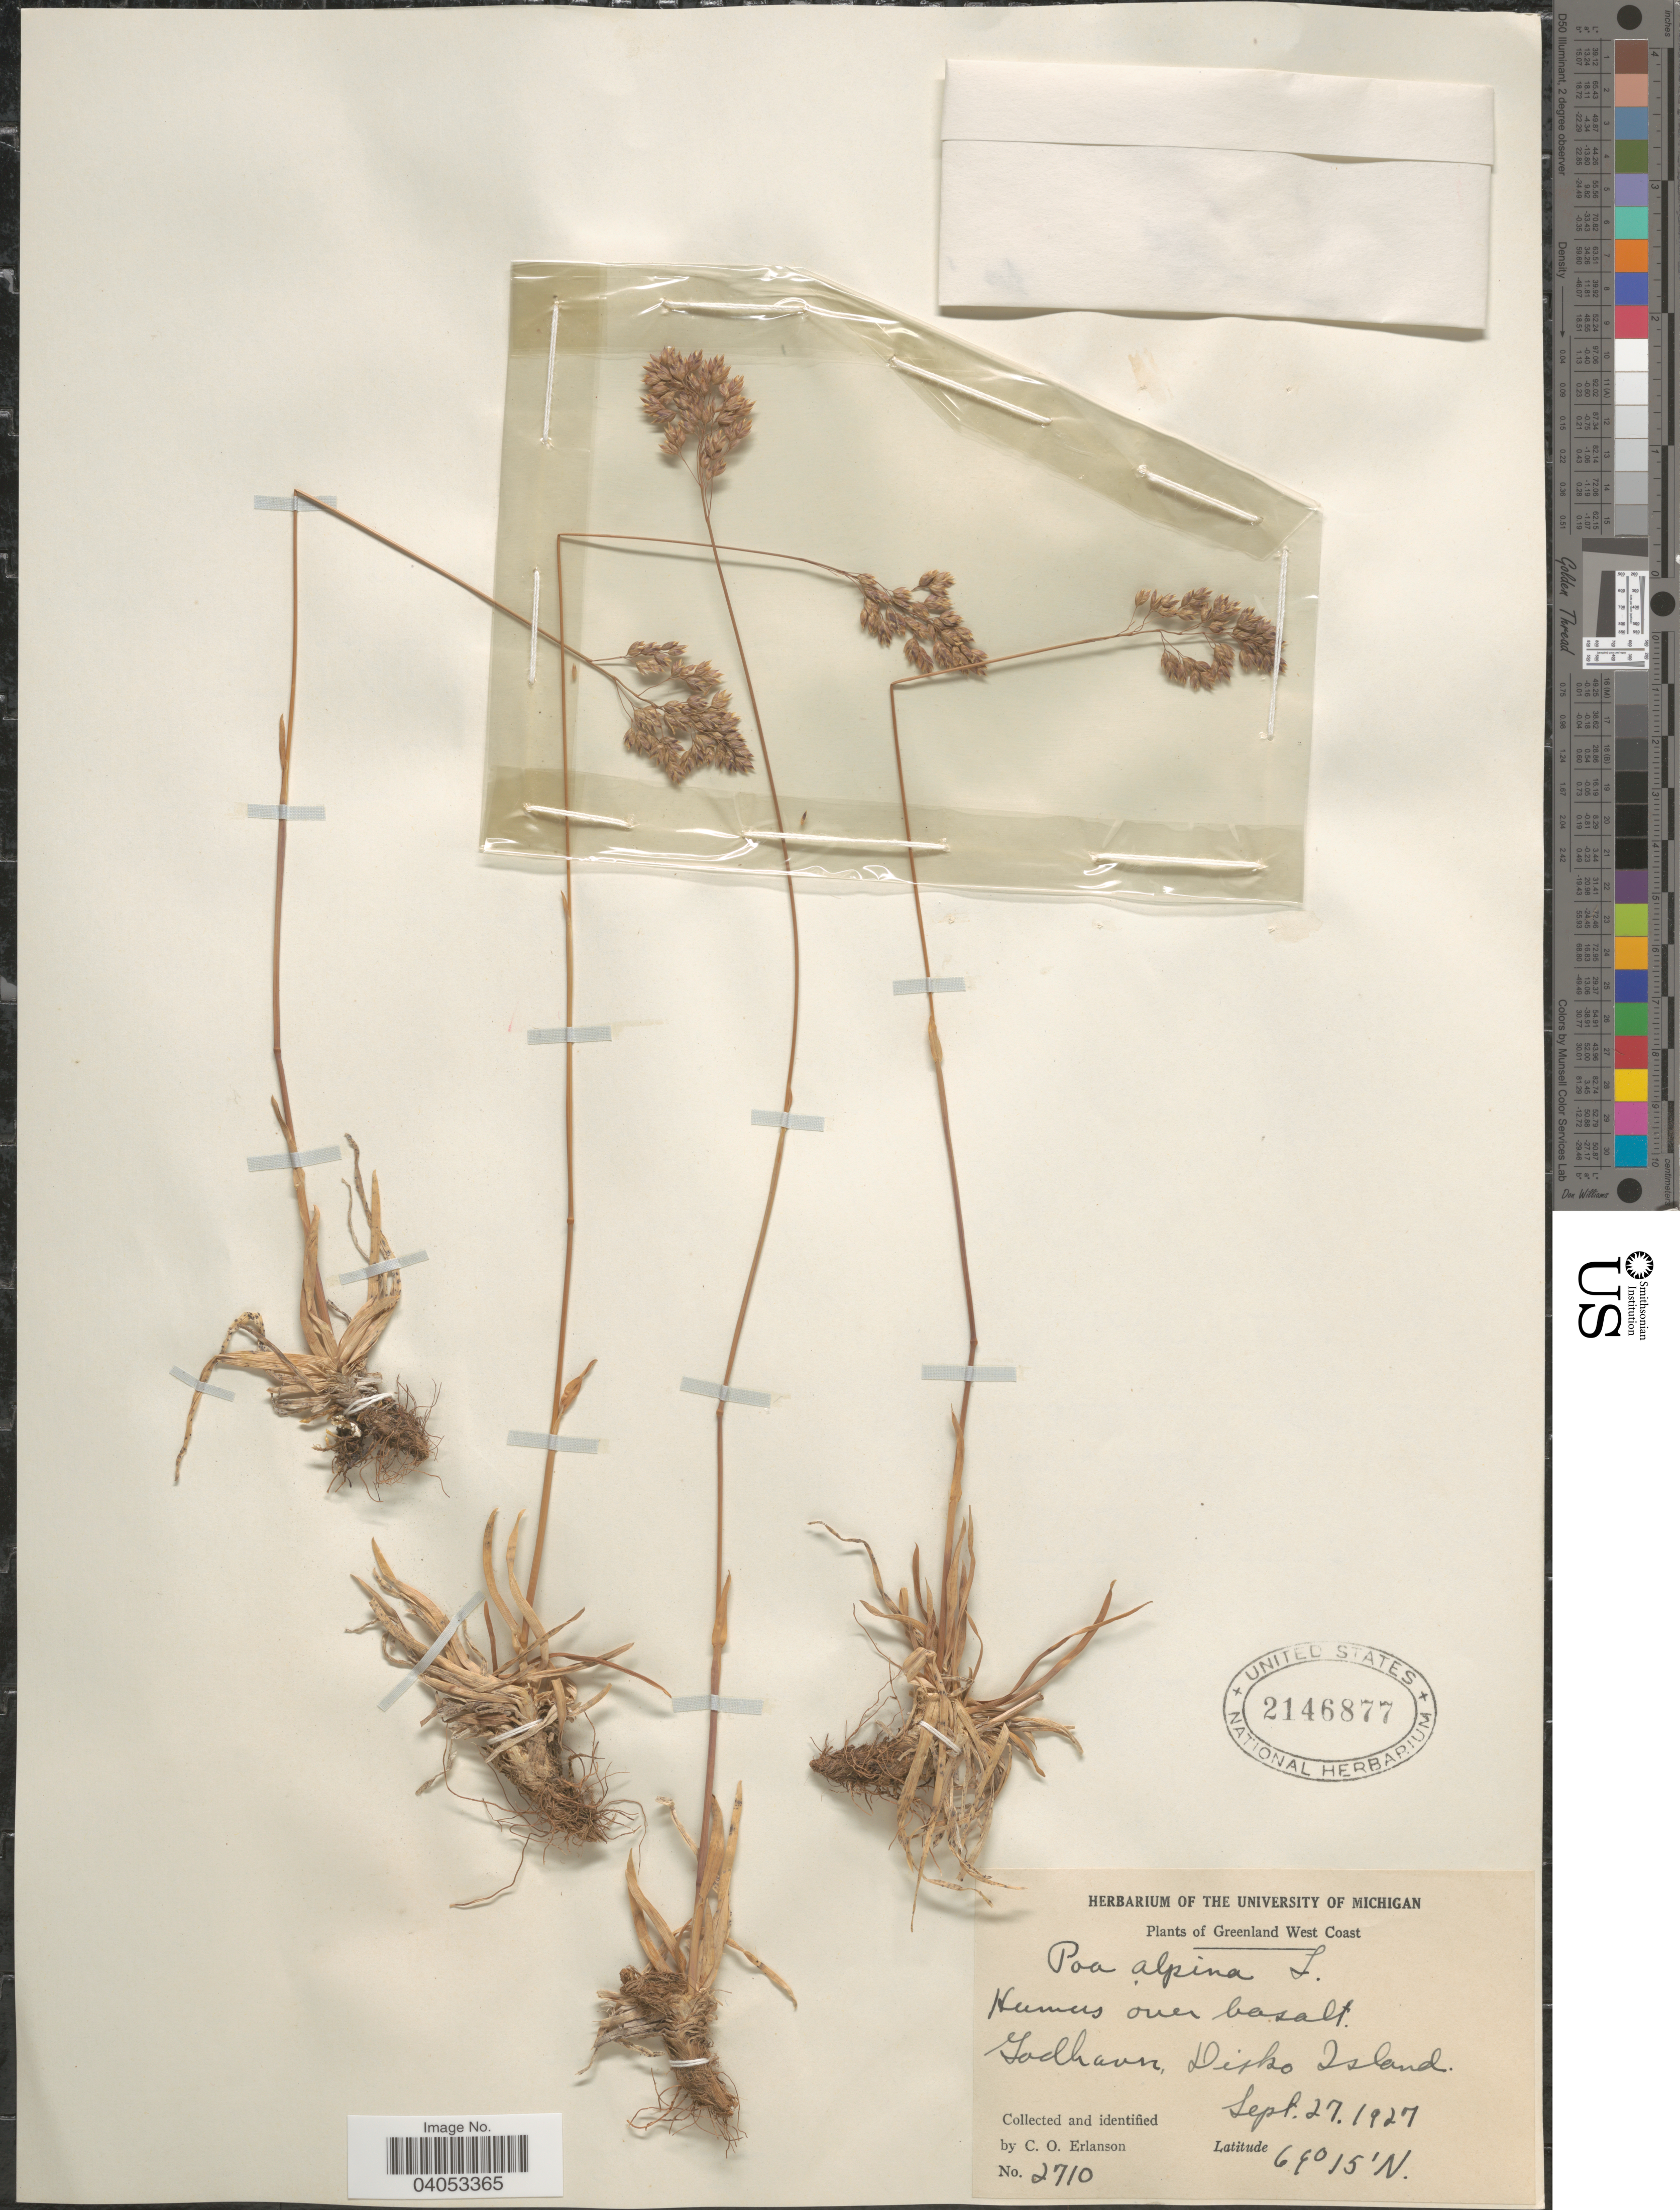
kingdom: Plantae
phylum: Tracheophyta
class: Liliopsida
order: Poales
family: Poaceae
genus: Poa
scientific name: Poa alpina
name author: L.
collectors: C. O. Erlanson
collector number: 2710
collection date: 1927-09-27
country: Greenland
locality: Greenland West Coast. Godhavn, Disko Island.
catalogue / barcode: US 2146877